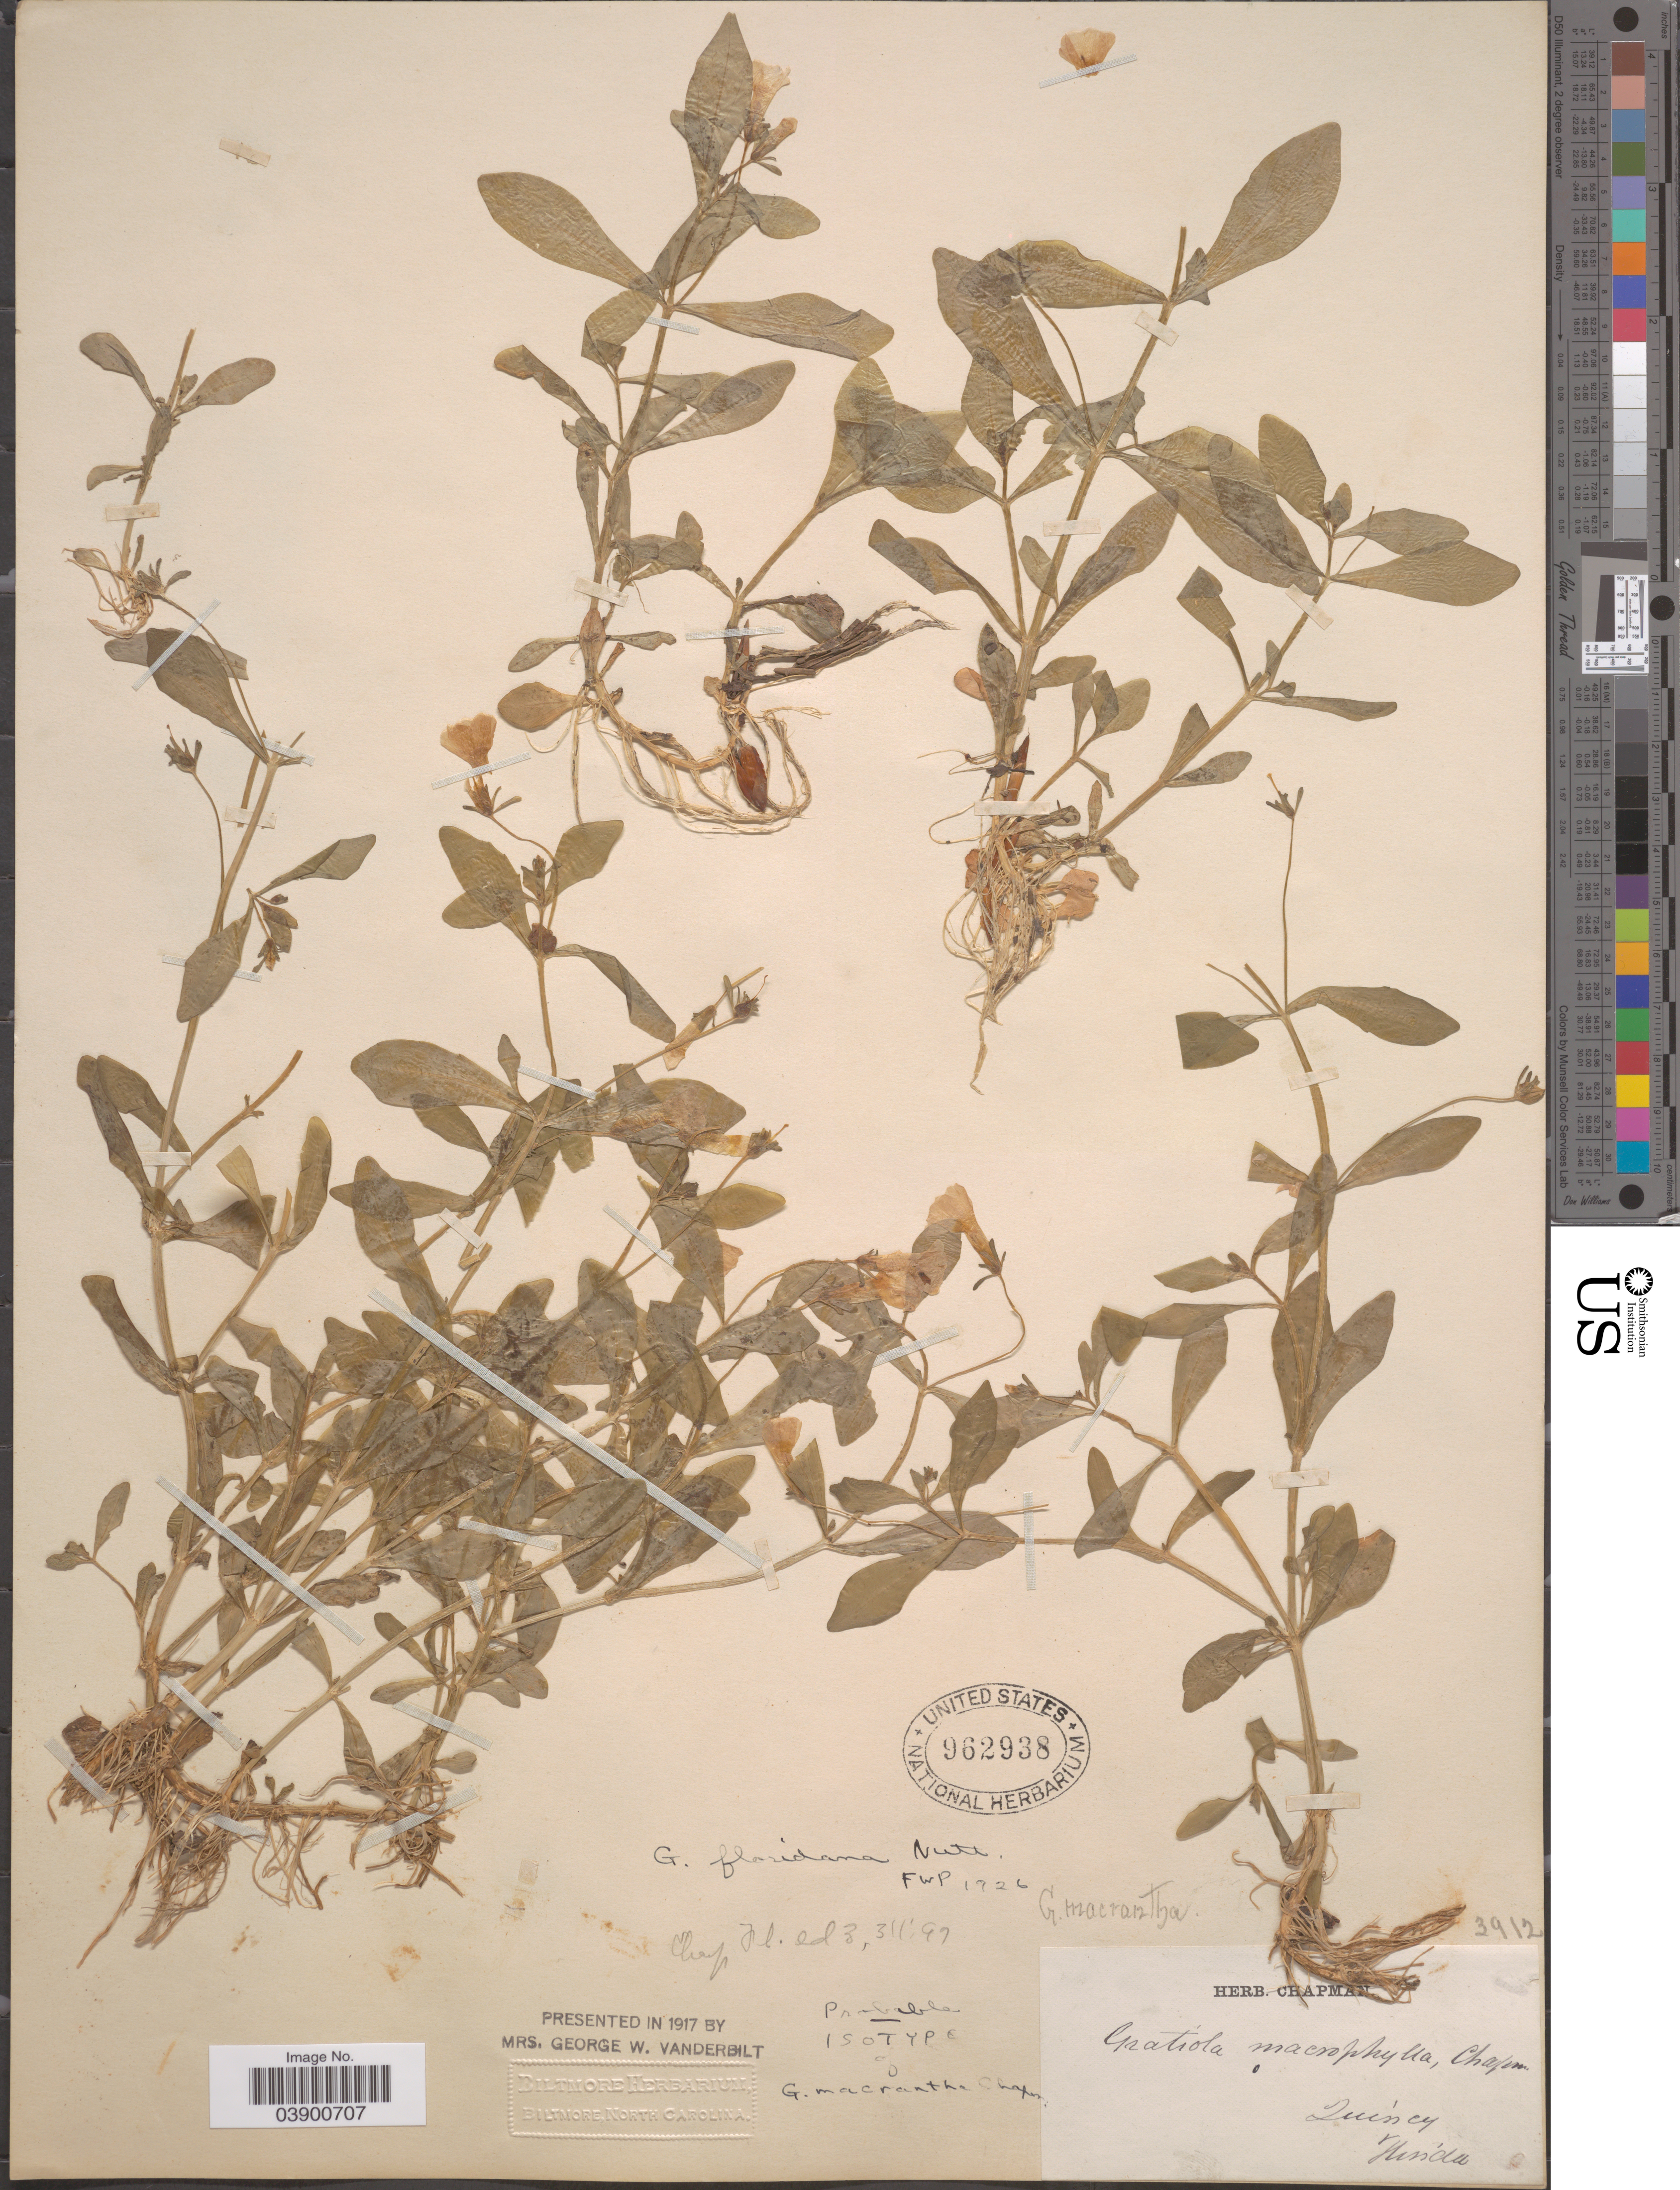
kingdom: Plantae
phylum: Tracheophyta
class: Magnoliopsida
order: Lamiales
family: Plantaginaceae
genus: Gratiola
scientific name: Gratiola floridana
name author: Nutt.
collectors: ex herb. Chapman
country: United States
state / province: Florida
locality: Quincy.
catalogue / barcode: US 962938